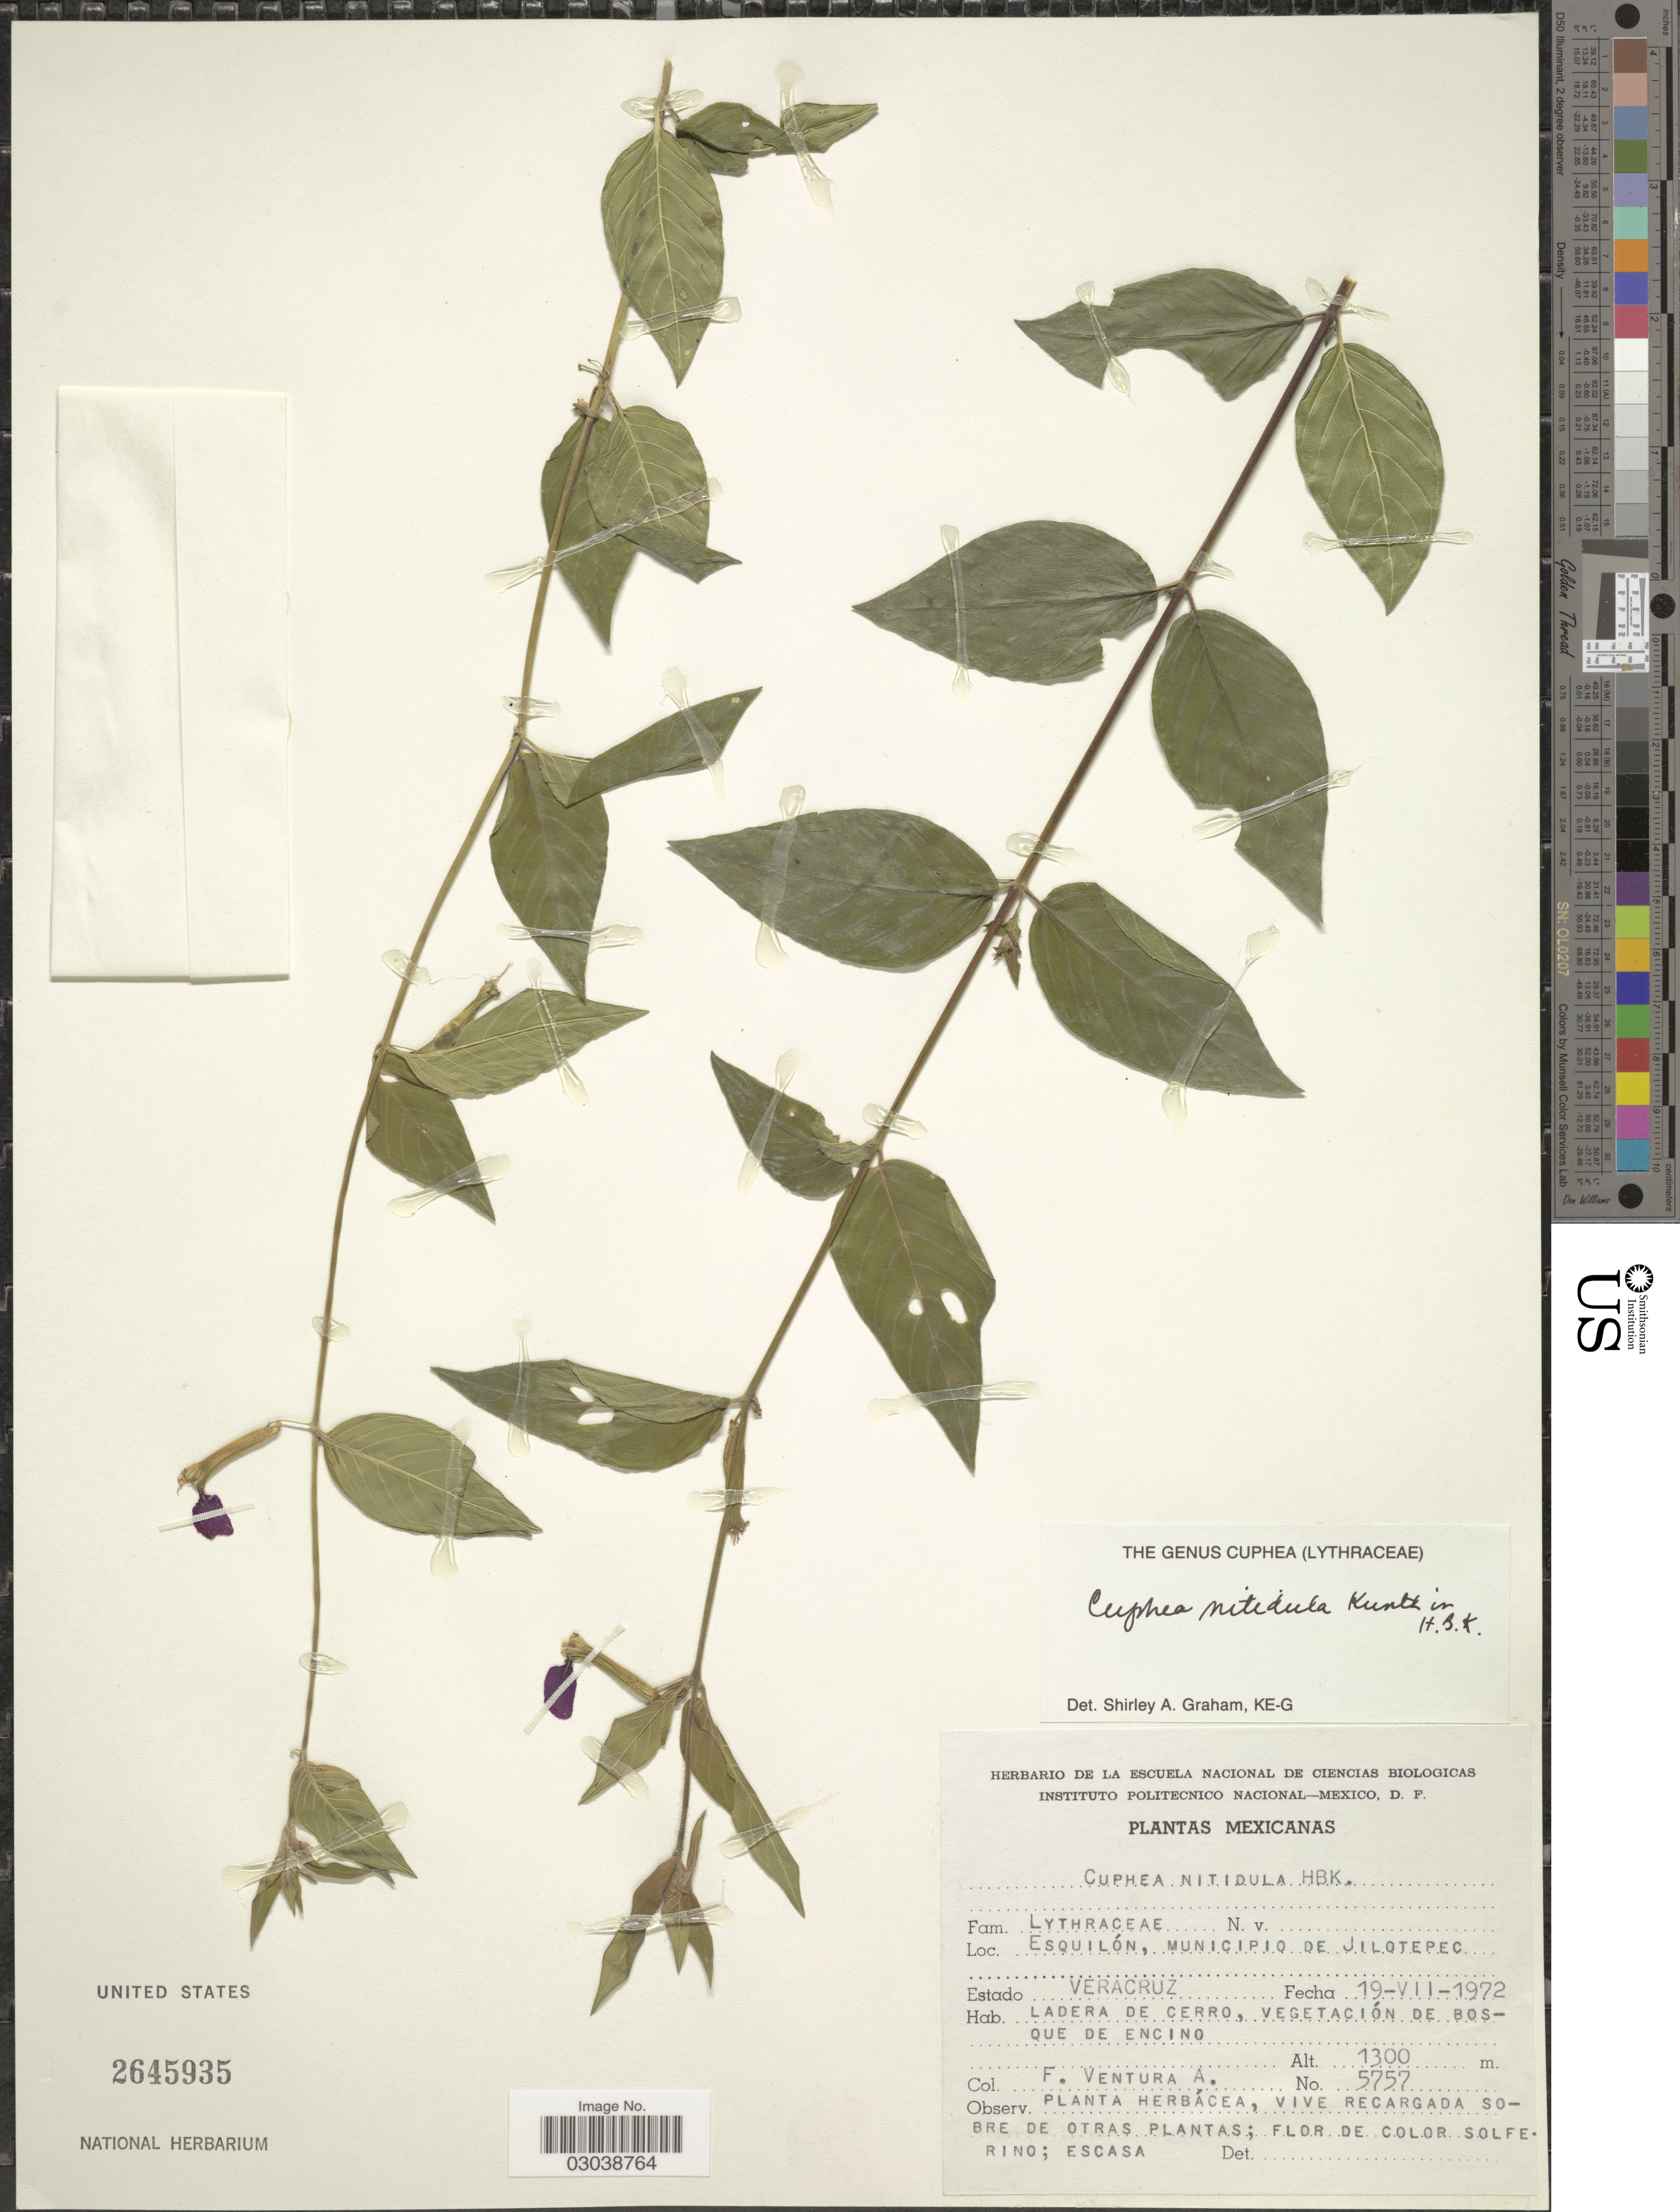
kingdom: Plantae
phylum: Tracheophyta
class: Magnoliopsida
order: Myrtales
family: Lythraceae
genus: Cuphea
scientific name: Cuphea nitidula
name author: Kunth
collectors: F. Ventura A.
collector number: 5757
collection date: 1972-07-19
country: Mexico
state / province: Veracruz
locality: Esquilón, Municipio de Jilotepec. Estado Veracruz.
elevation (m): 1300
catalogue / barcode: US 2645935